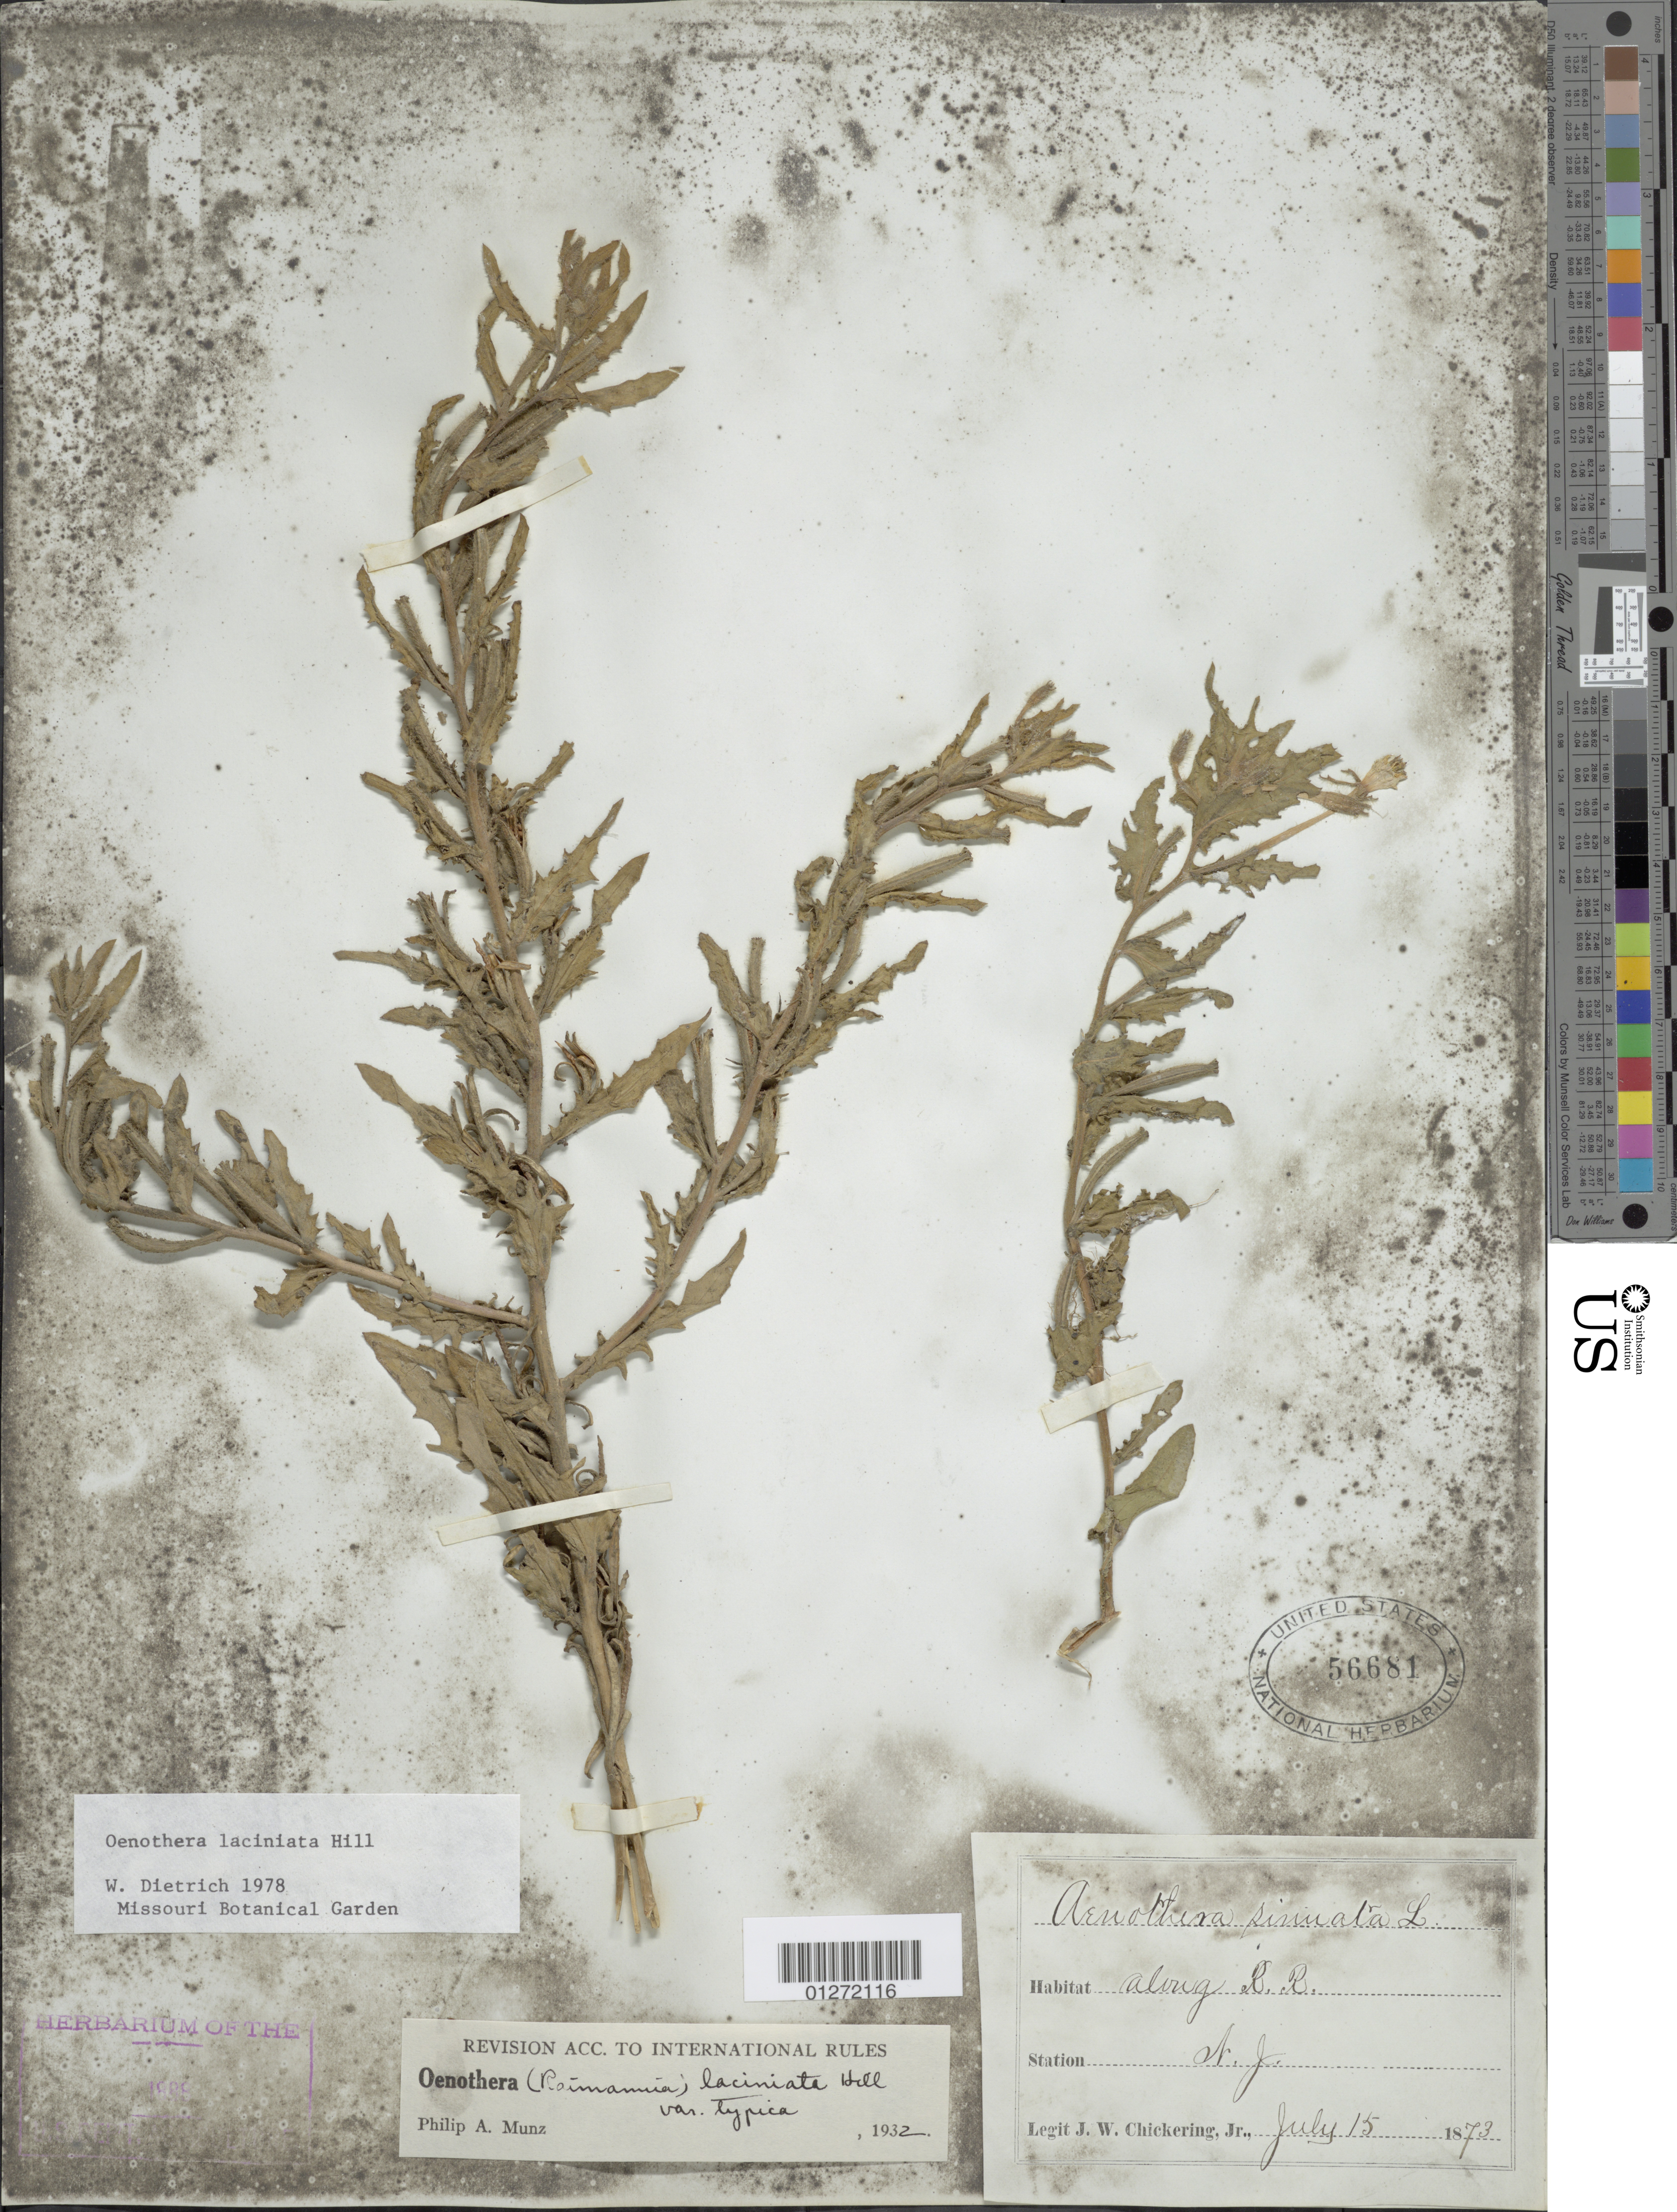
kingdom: Plantae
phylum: Tracheophyta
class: Magnoliopsida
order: Myrtales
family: Onagraceae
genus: Oenothera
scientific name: Oenothera laciniata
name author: Hill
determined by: Dietrich, W.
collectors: J. W. Chickering Jr.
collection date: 1873-07-15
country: United States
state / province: New Jersey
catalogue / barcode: US 56681